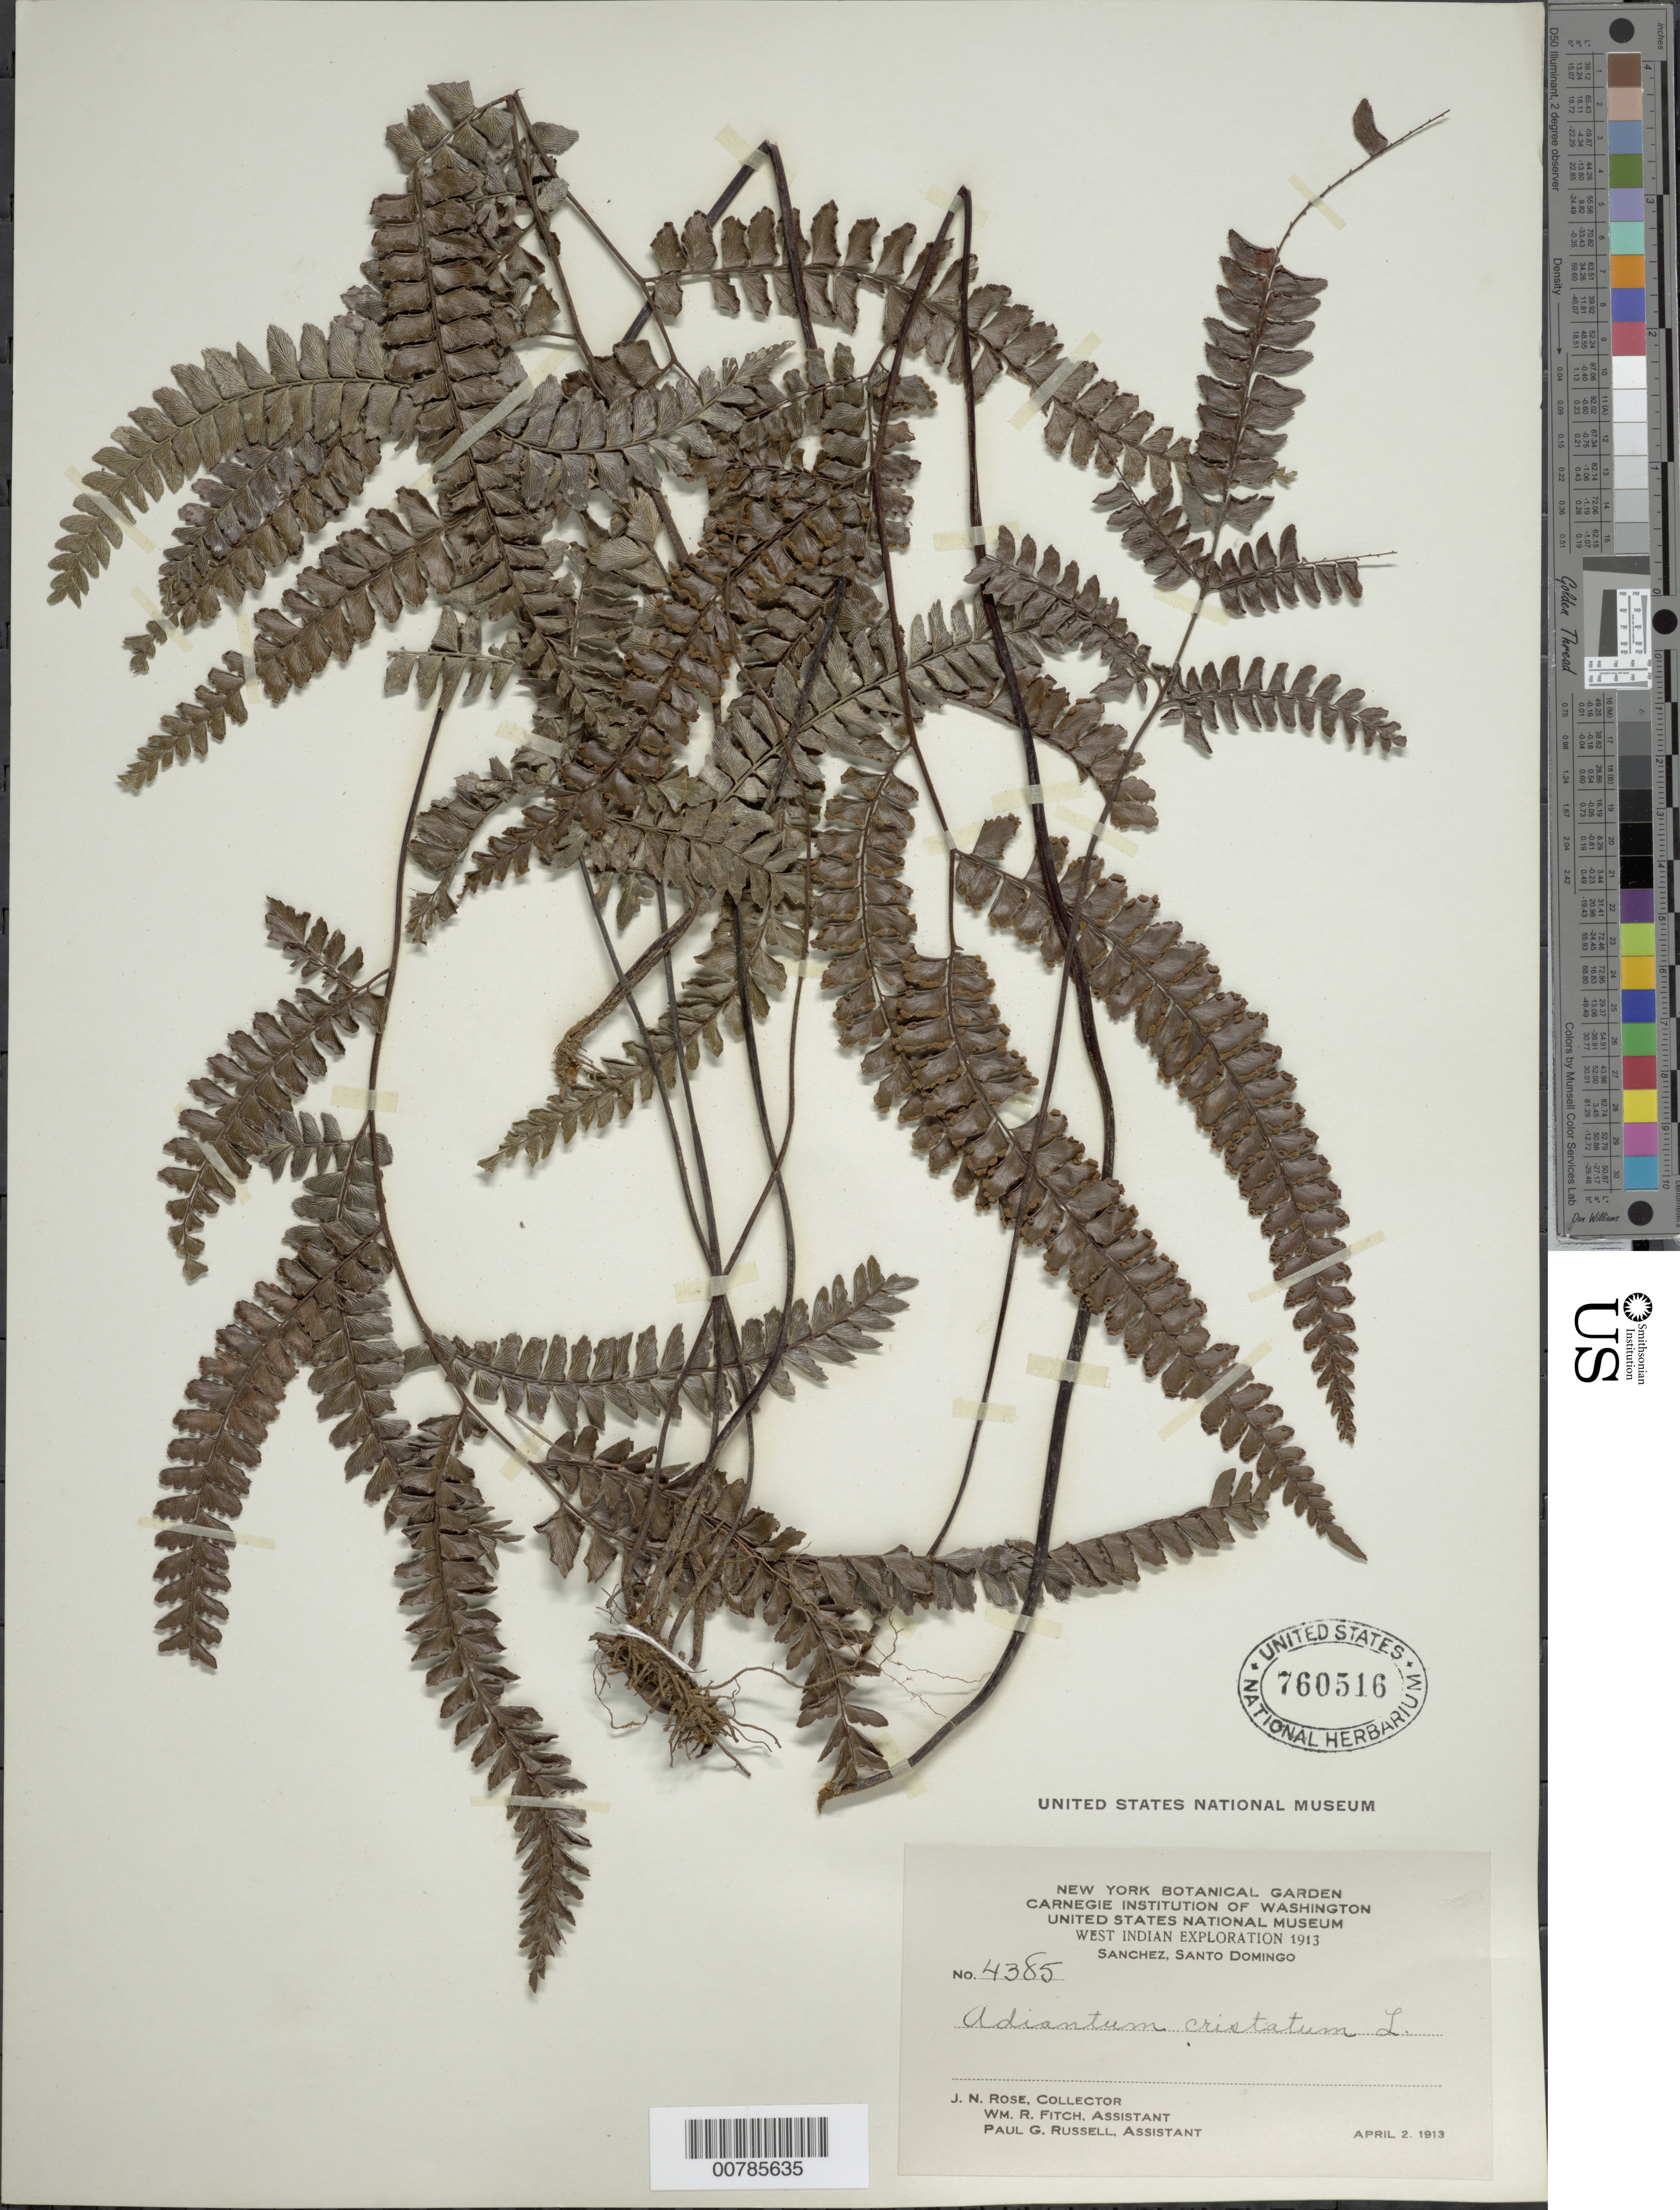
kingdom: Plantae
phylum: Tracheophyta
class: Polypodiopsida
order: Polypodiales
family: Pteridaceae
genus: Adiantum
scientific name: Adiantum pyramidale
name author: (L.) Willd.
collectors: J. N. Rose, W. R. Fitch & P. G. Russell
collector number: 4385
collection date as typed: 02 Apr 1913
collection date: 1913-04-02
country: Dominican Republic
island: Hispaniola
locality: Sanchez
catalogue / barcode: US 760516